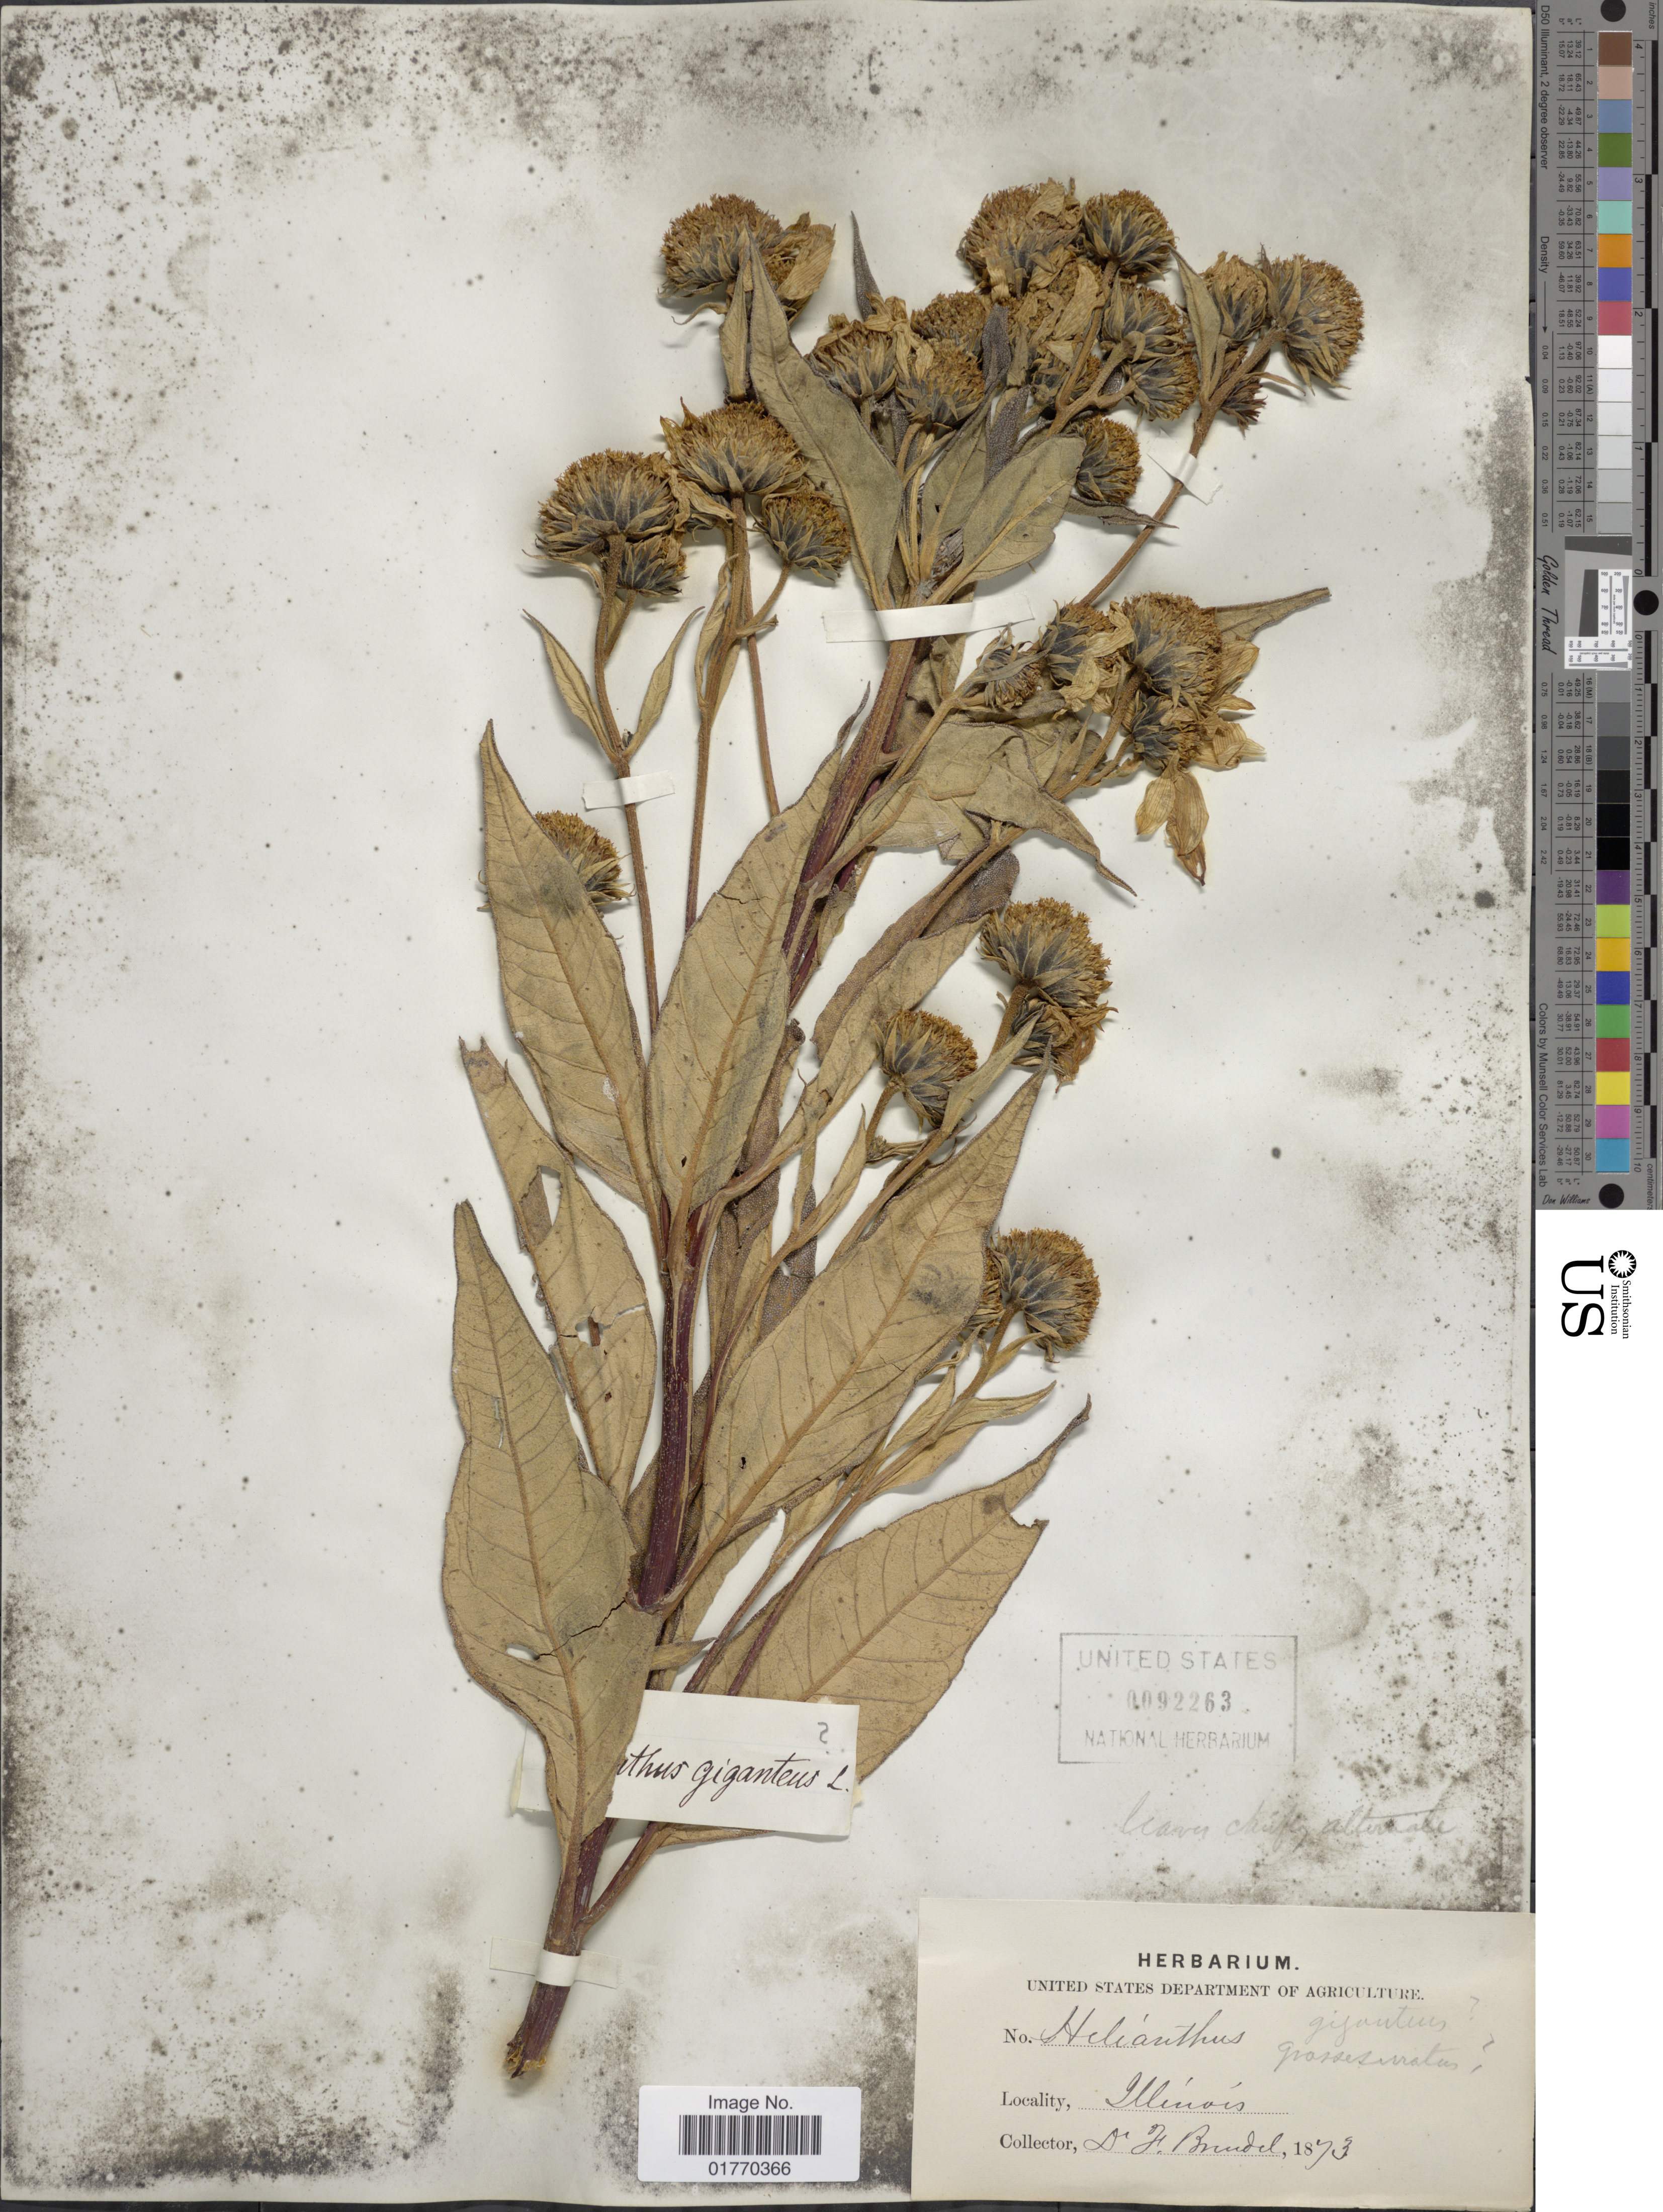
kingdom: Plantae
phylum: Tracheophyta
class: Magnoliopsida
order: Asterales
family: Asteraceae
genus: Helianthus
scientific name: Helianthus giganteus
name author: L.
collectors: F. Brendel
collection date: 1873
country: United States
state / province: Illinois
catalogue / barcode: US 92263